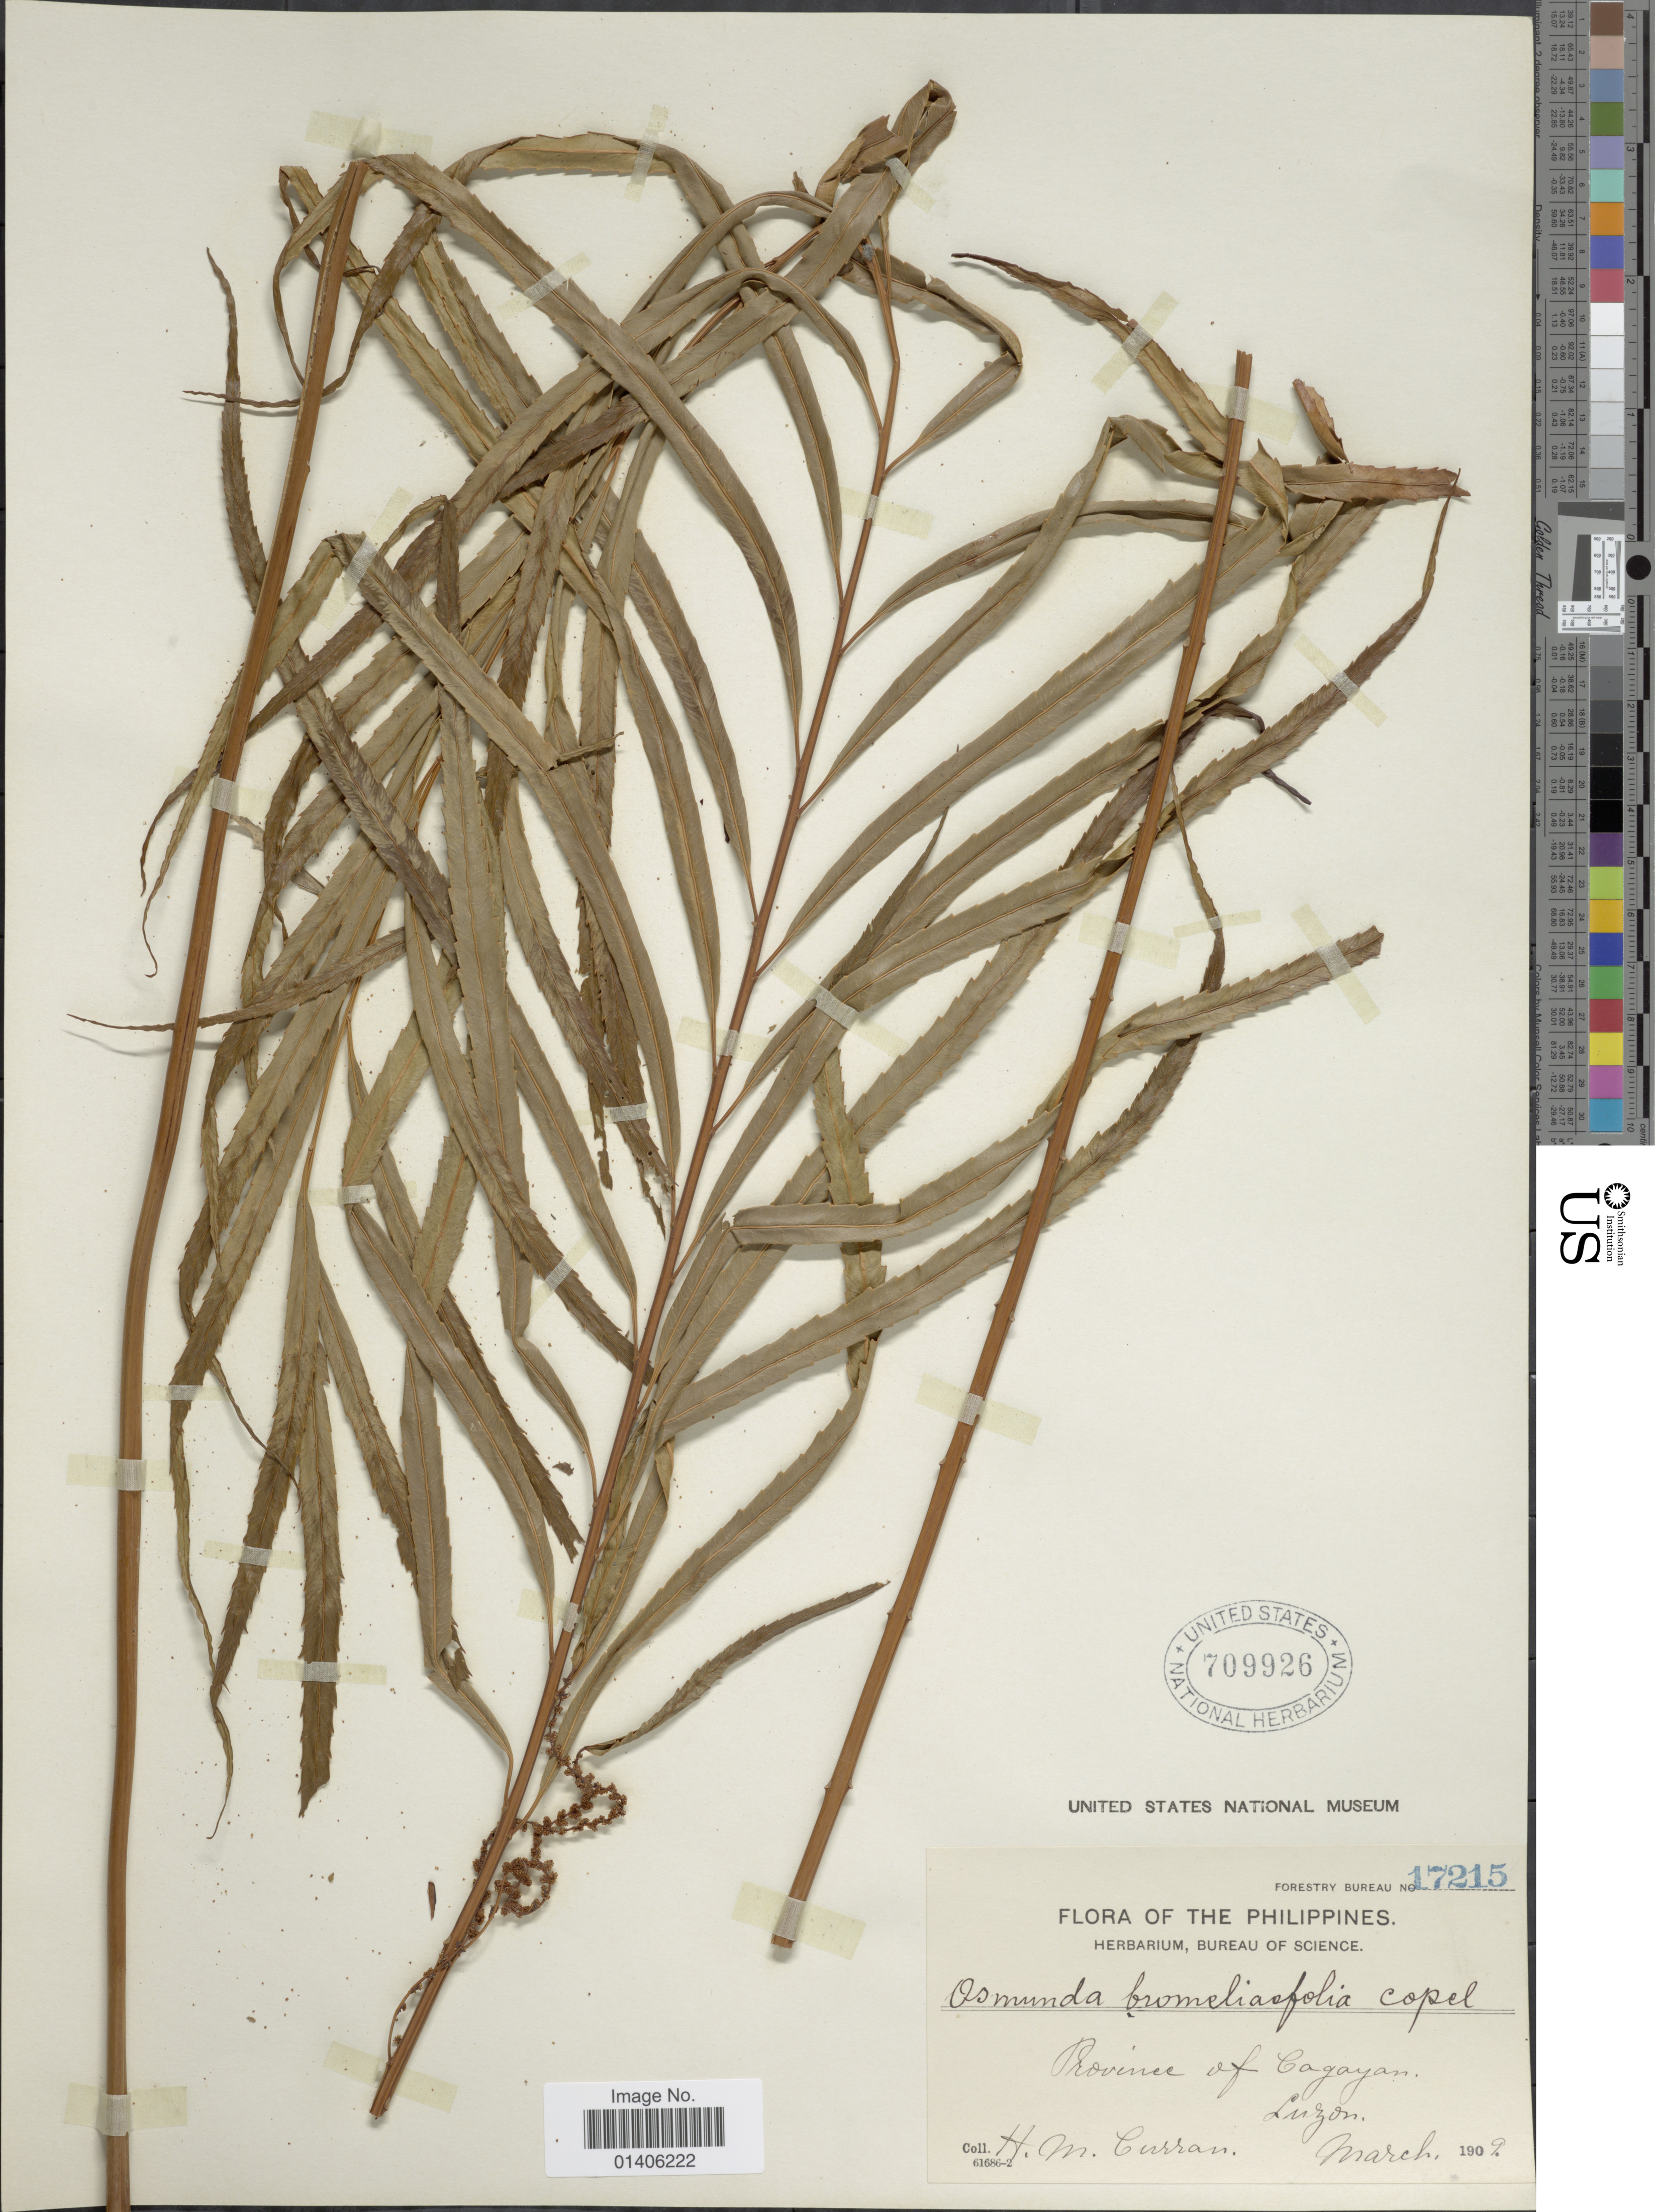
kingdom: Plantae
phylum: Tracheophyta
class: Polypodiopsida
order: Osmundales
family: Osmundaceae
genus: Osmunda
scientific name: Osmunda bromeliifolia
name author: (C. Presl) Copel.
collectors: H. M. Curran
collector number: Forestry Bureau 17215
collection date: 1909-03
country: Philippines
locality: Province of Cagayan, Luzon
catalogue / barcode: US 709926